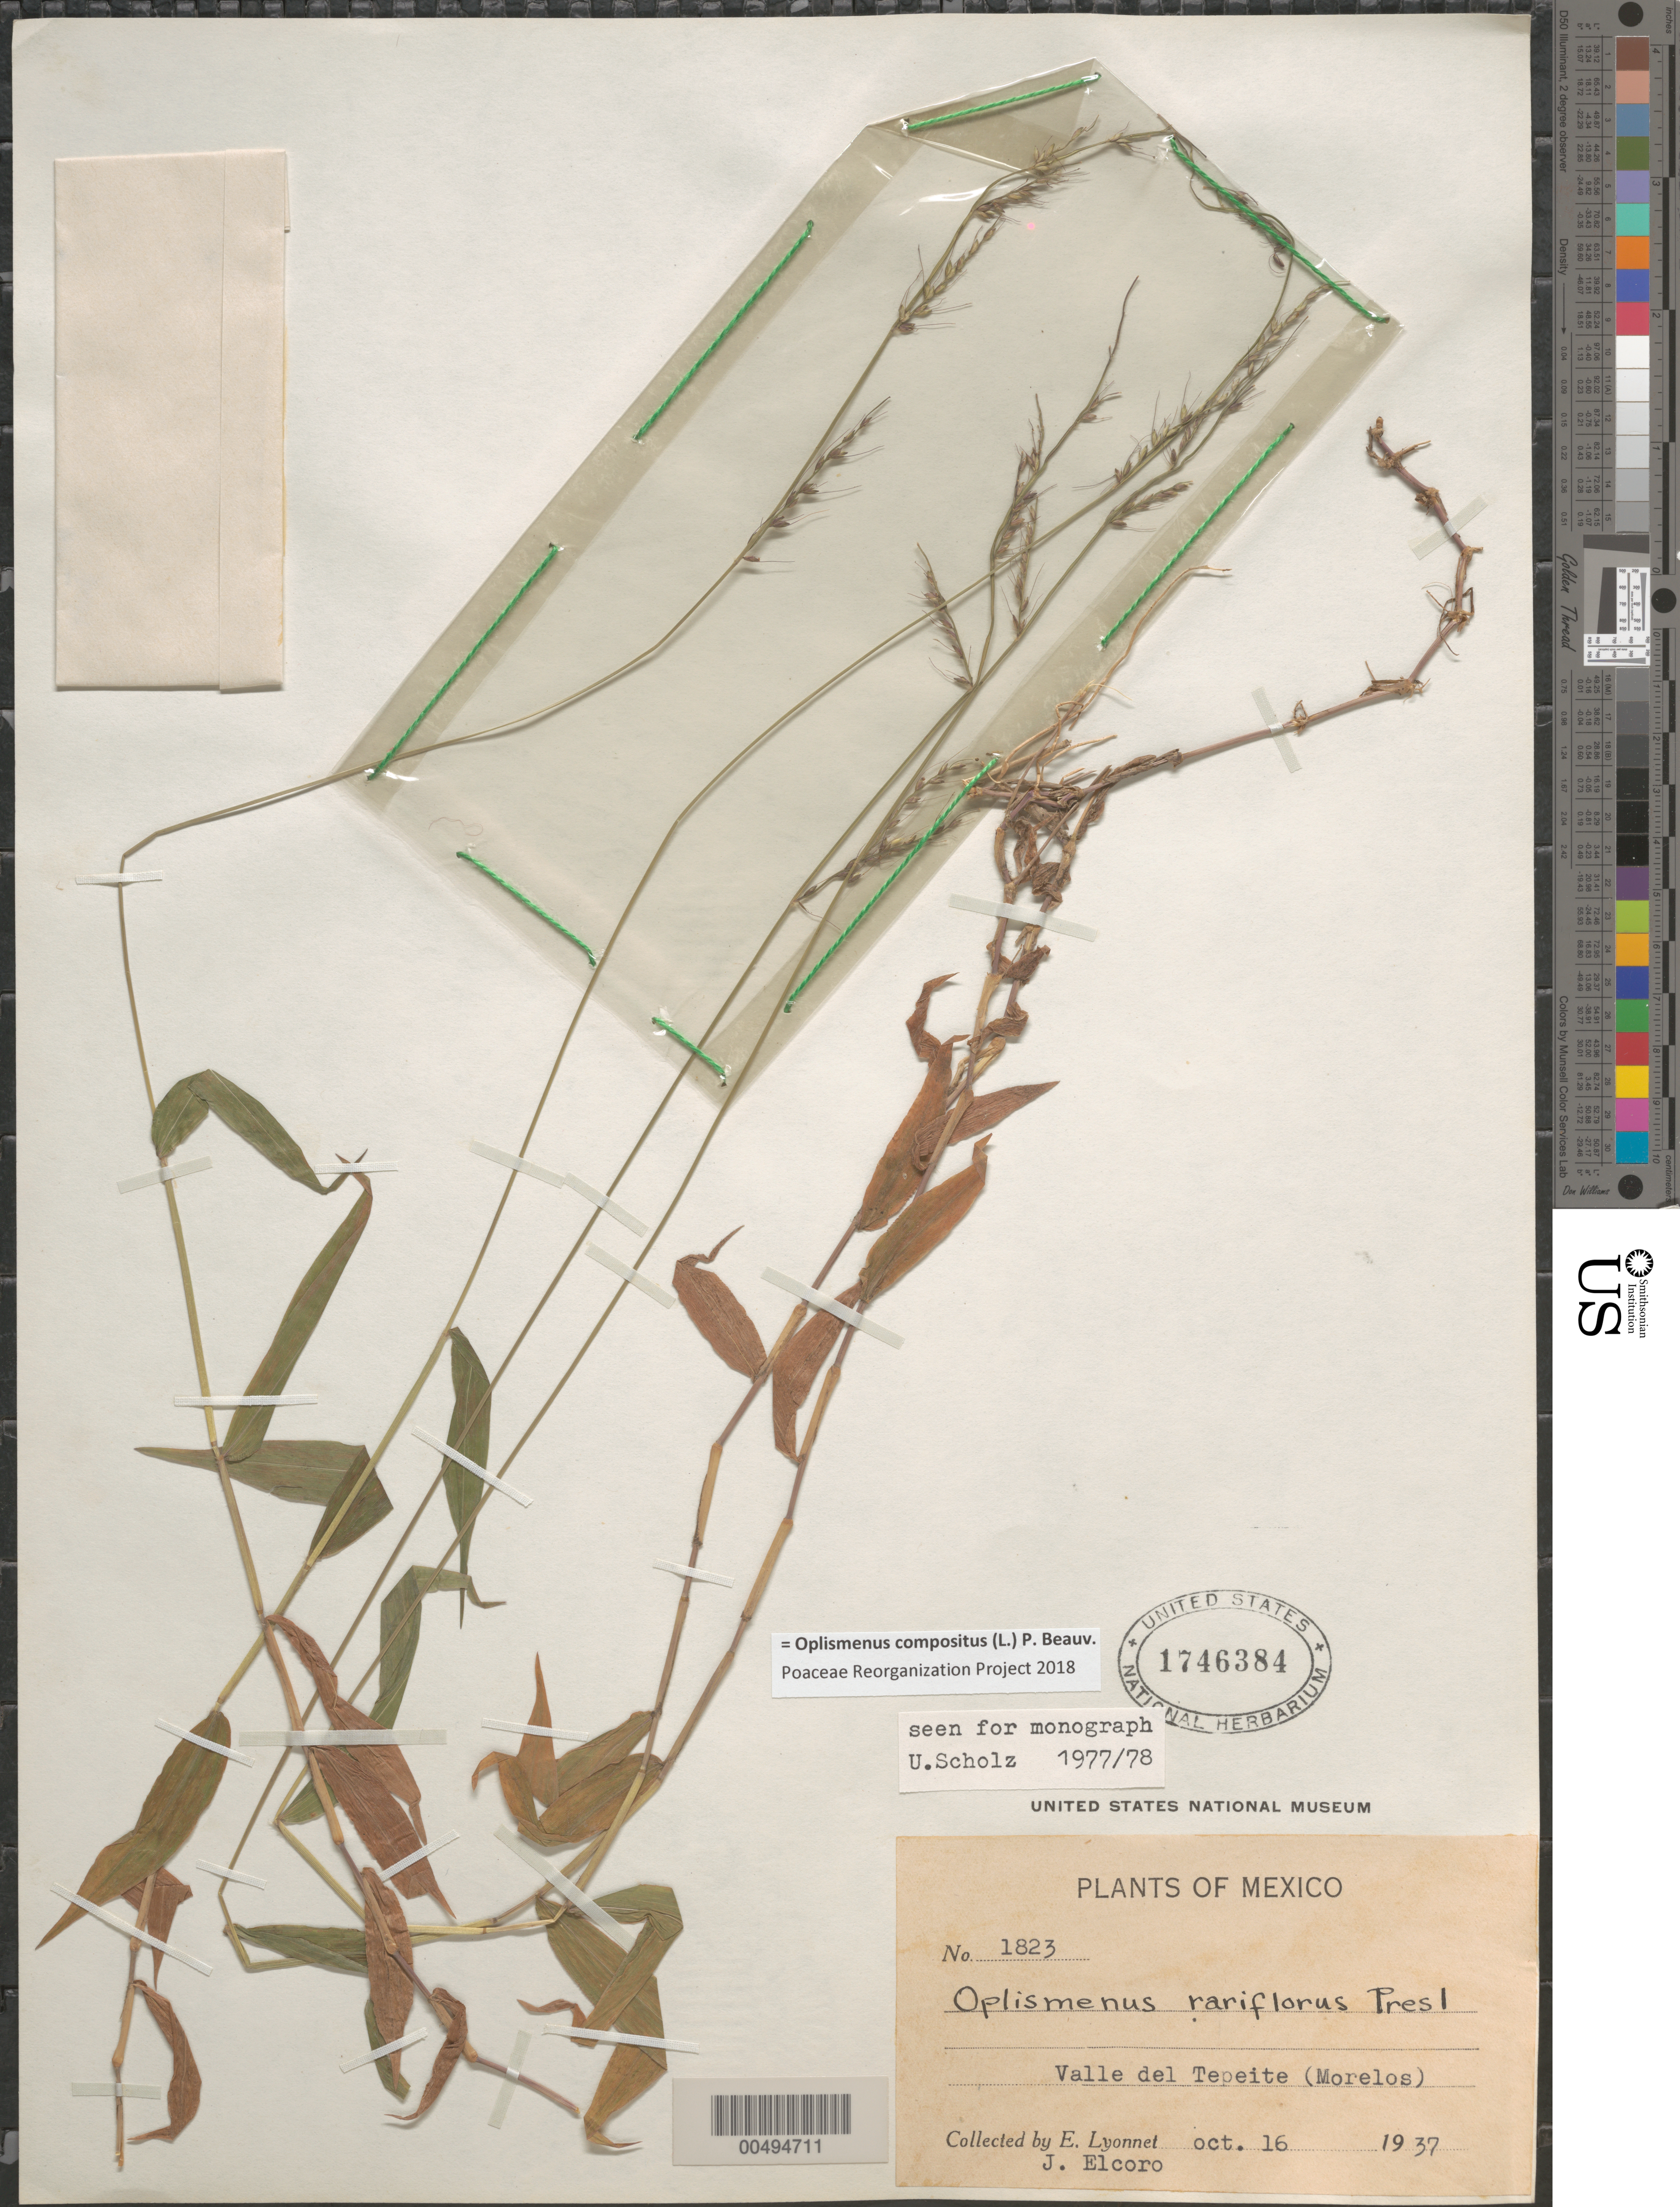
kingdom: Plantae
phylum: Tracheophyta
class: Liliopsida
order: Poales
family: Poaceae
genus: Oplismenus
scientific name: Oplismenus rariflorus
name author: J. Presl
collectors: Bro. E. Lyonnet & J. Elcoro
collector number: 1823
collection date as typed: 16 Oct 1937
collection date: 1937-10-16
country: Mexico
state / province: Morelos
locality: Valle del Tepeite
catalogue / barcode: US 1746384